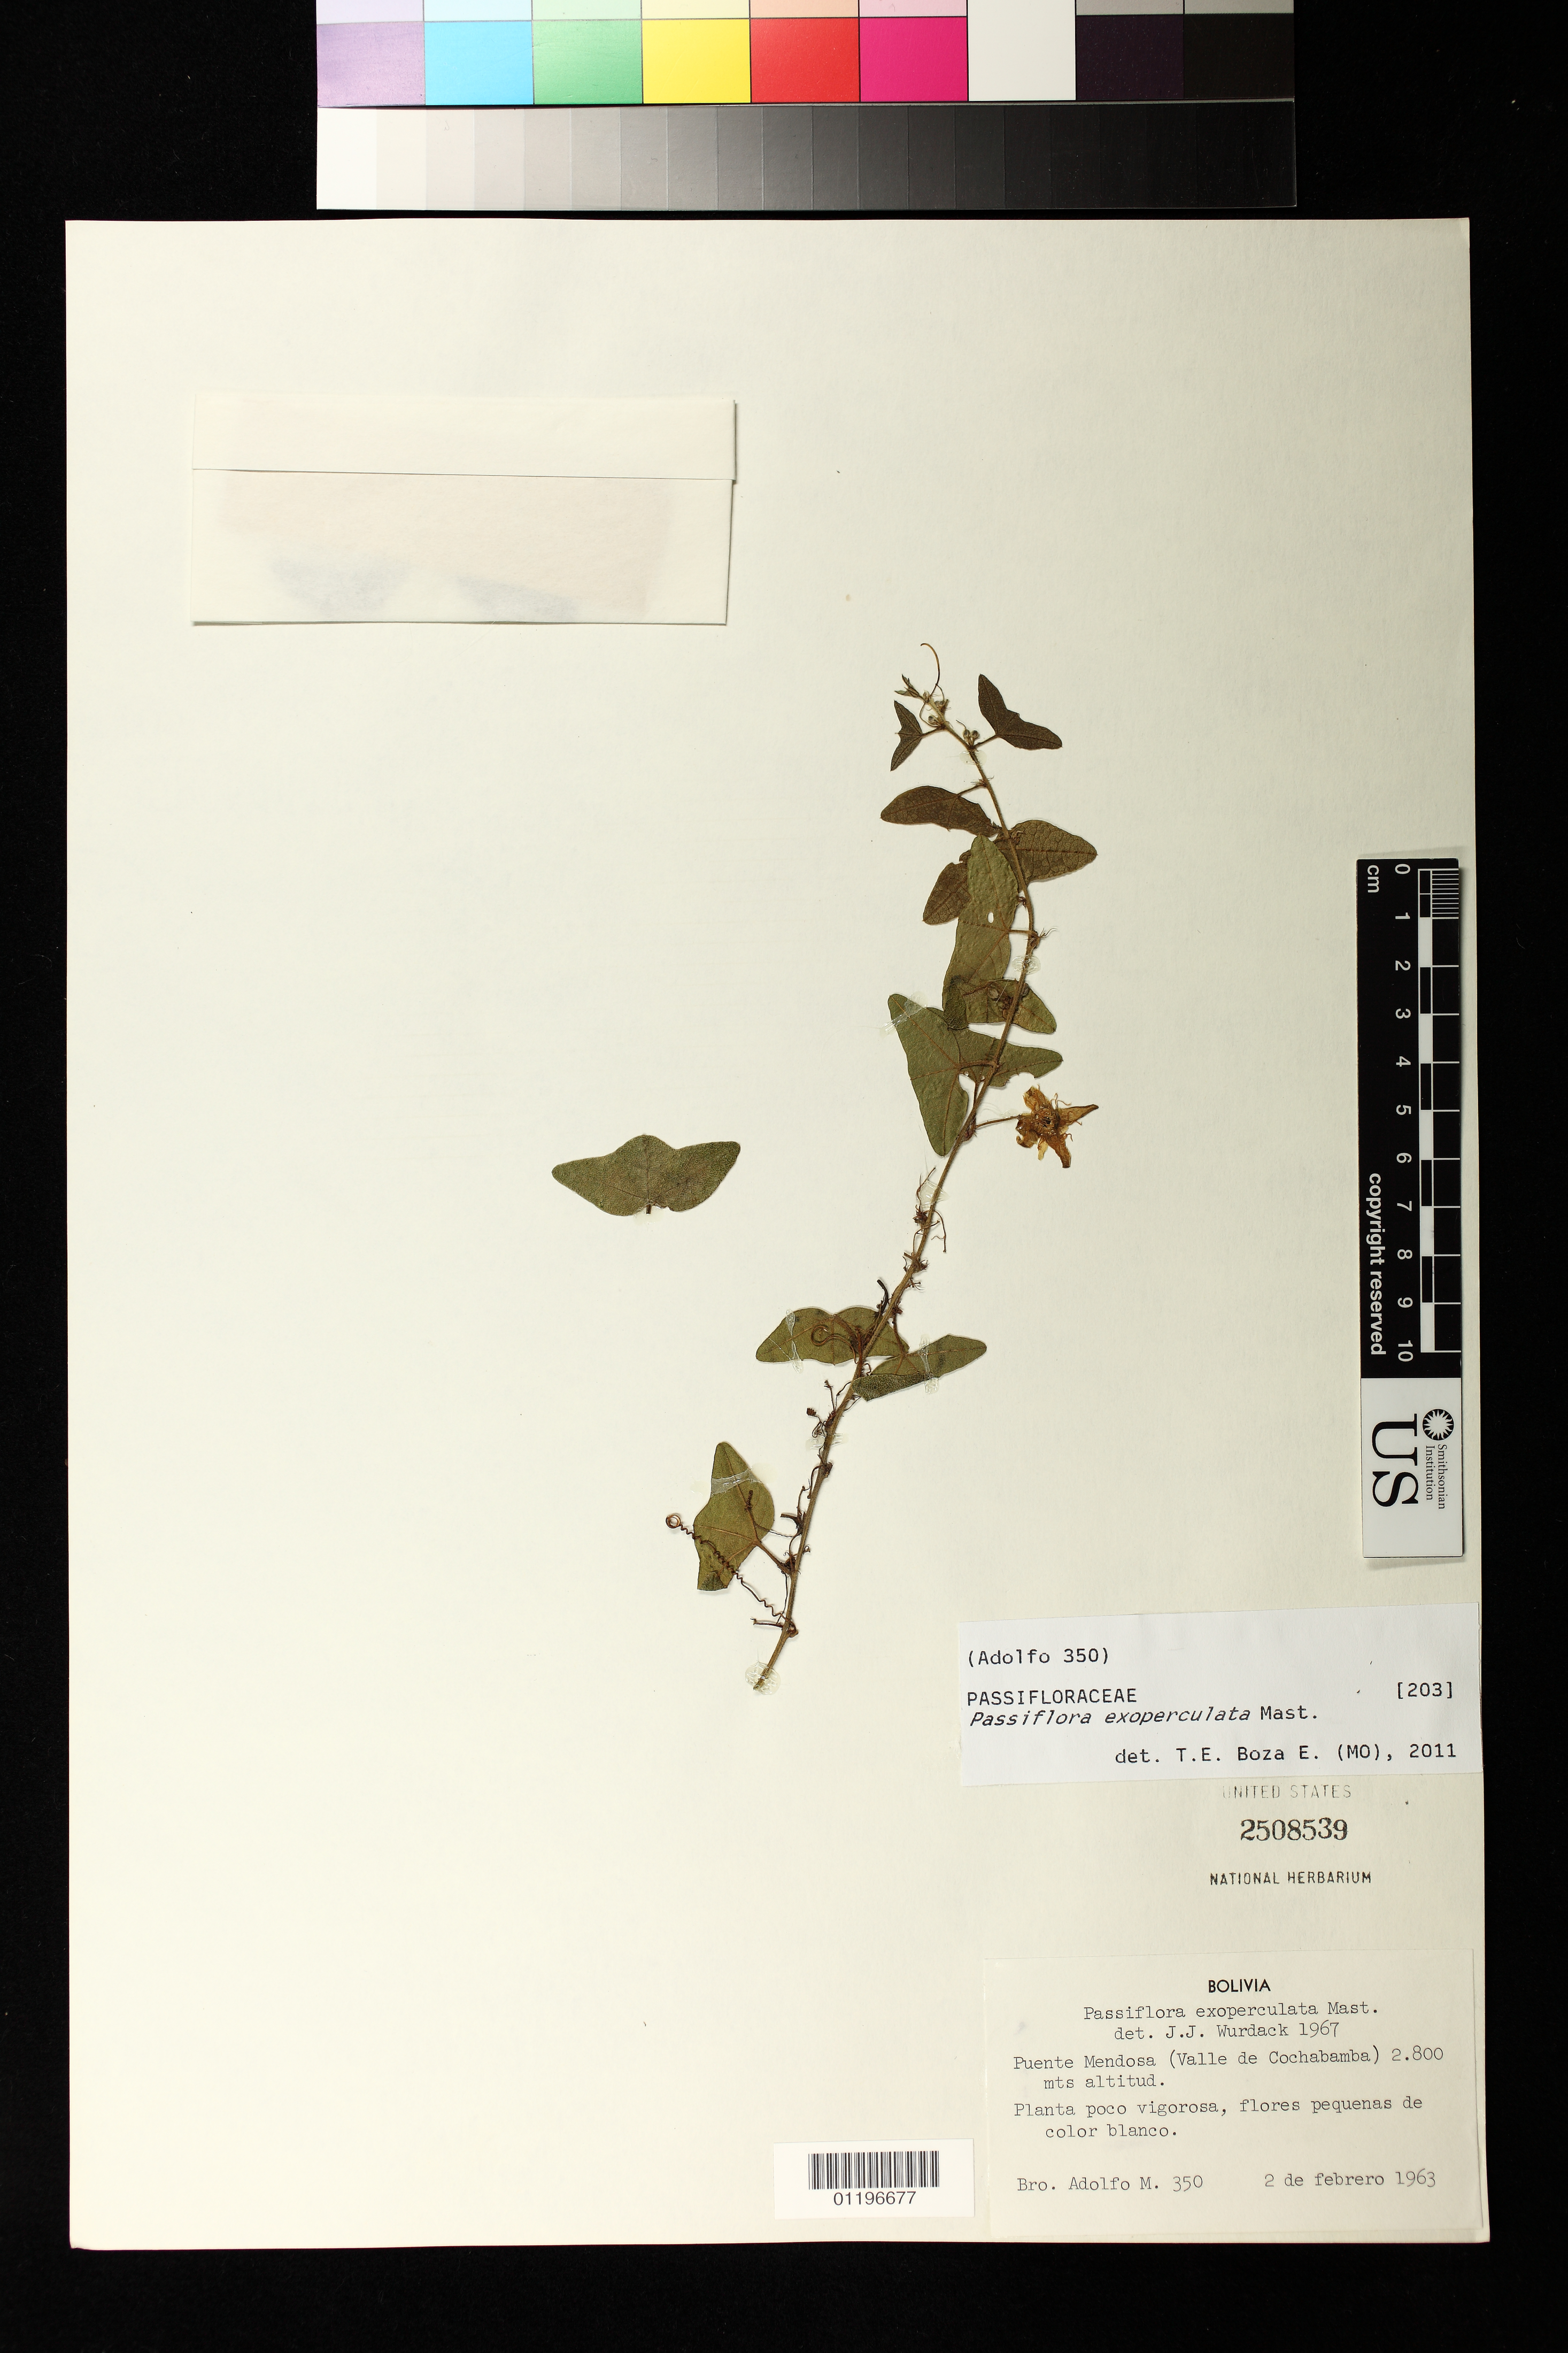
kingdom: Plantae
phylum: Tracheophyta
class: Magnoliopsida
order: Malpighiales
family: Passifloraceae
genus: Passiflora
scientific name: Passiflora exoperculata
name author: Mast. in Mart.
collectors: Bro. Adolfo M.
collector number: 350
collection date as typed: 02 Feb 1963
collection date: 1963-02-02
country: Bolivia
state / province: Cochabamba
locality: Puente Mendosa (Valle de Cochabamba)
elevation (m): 2800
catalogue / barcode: US 2508539